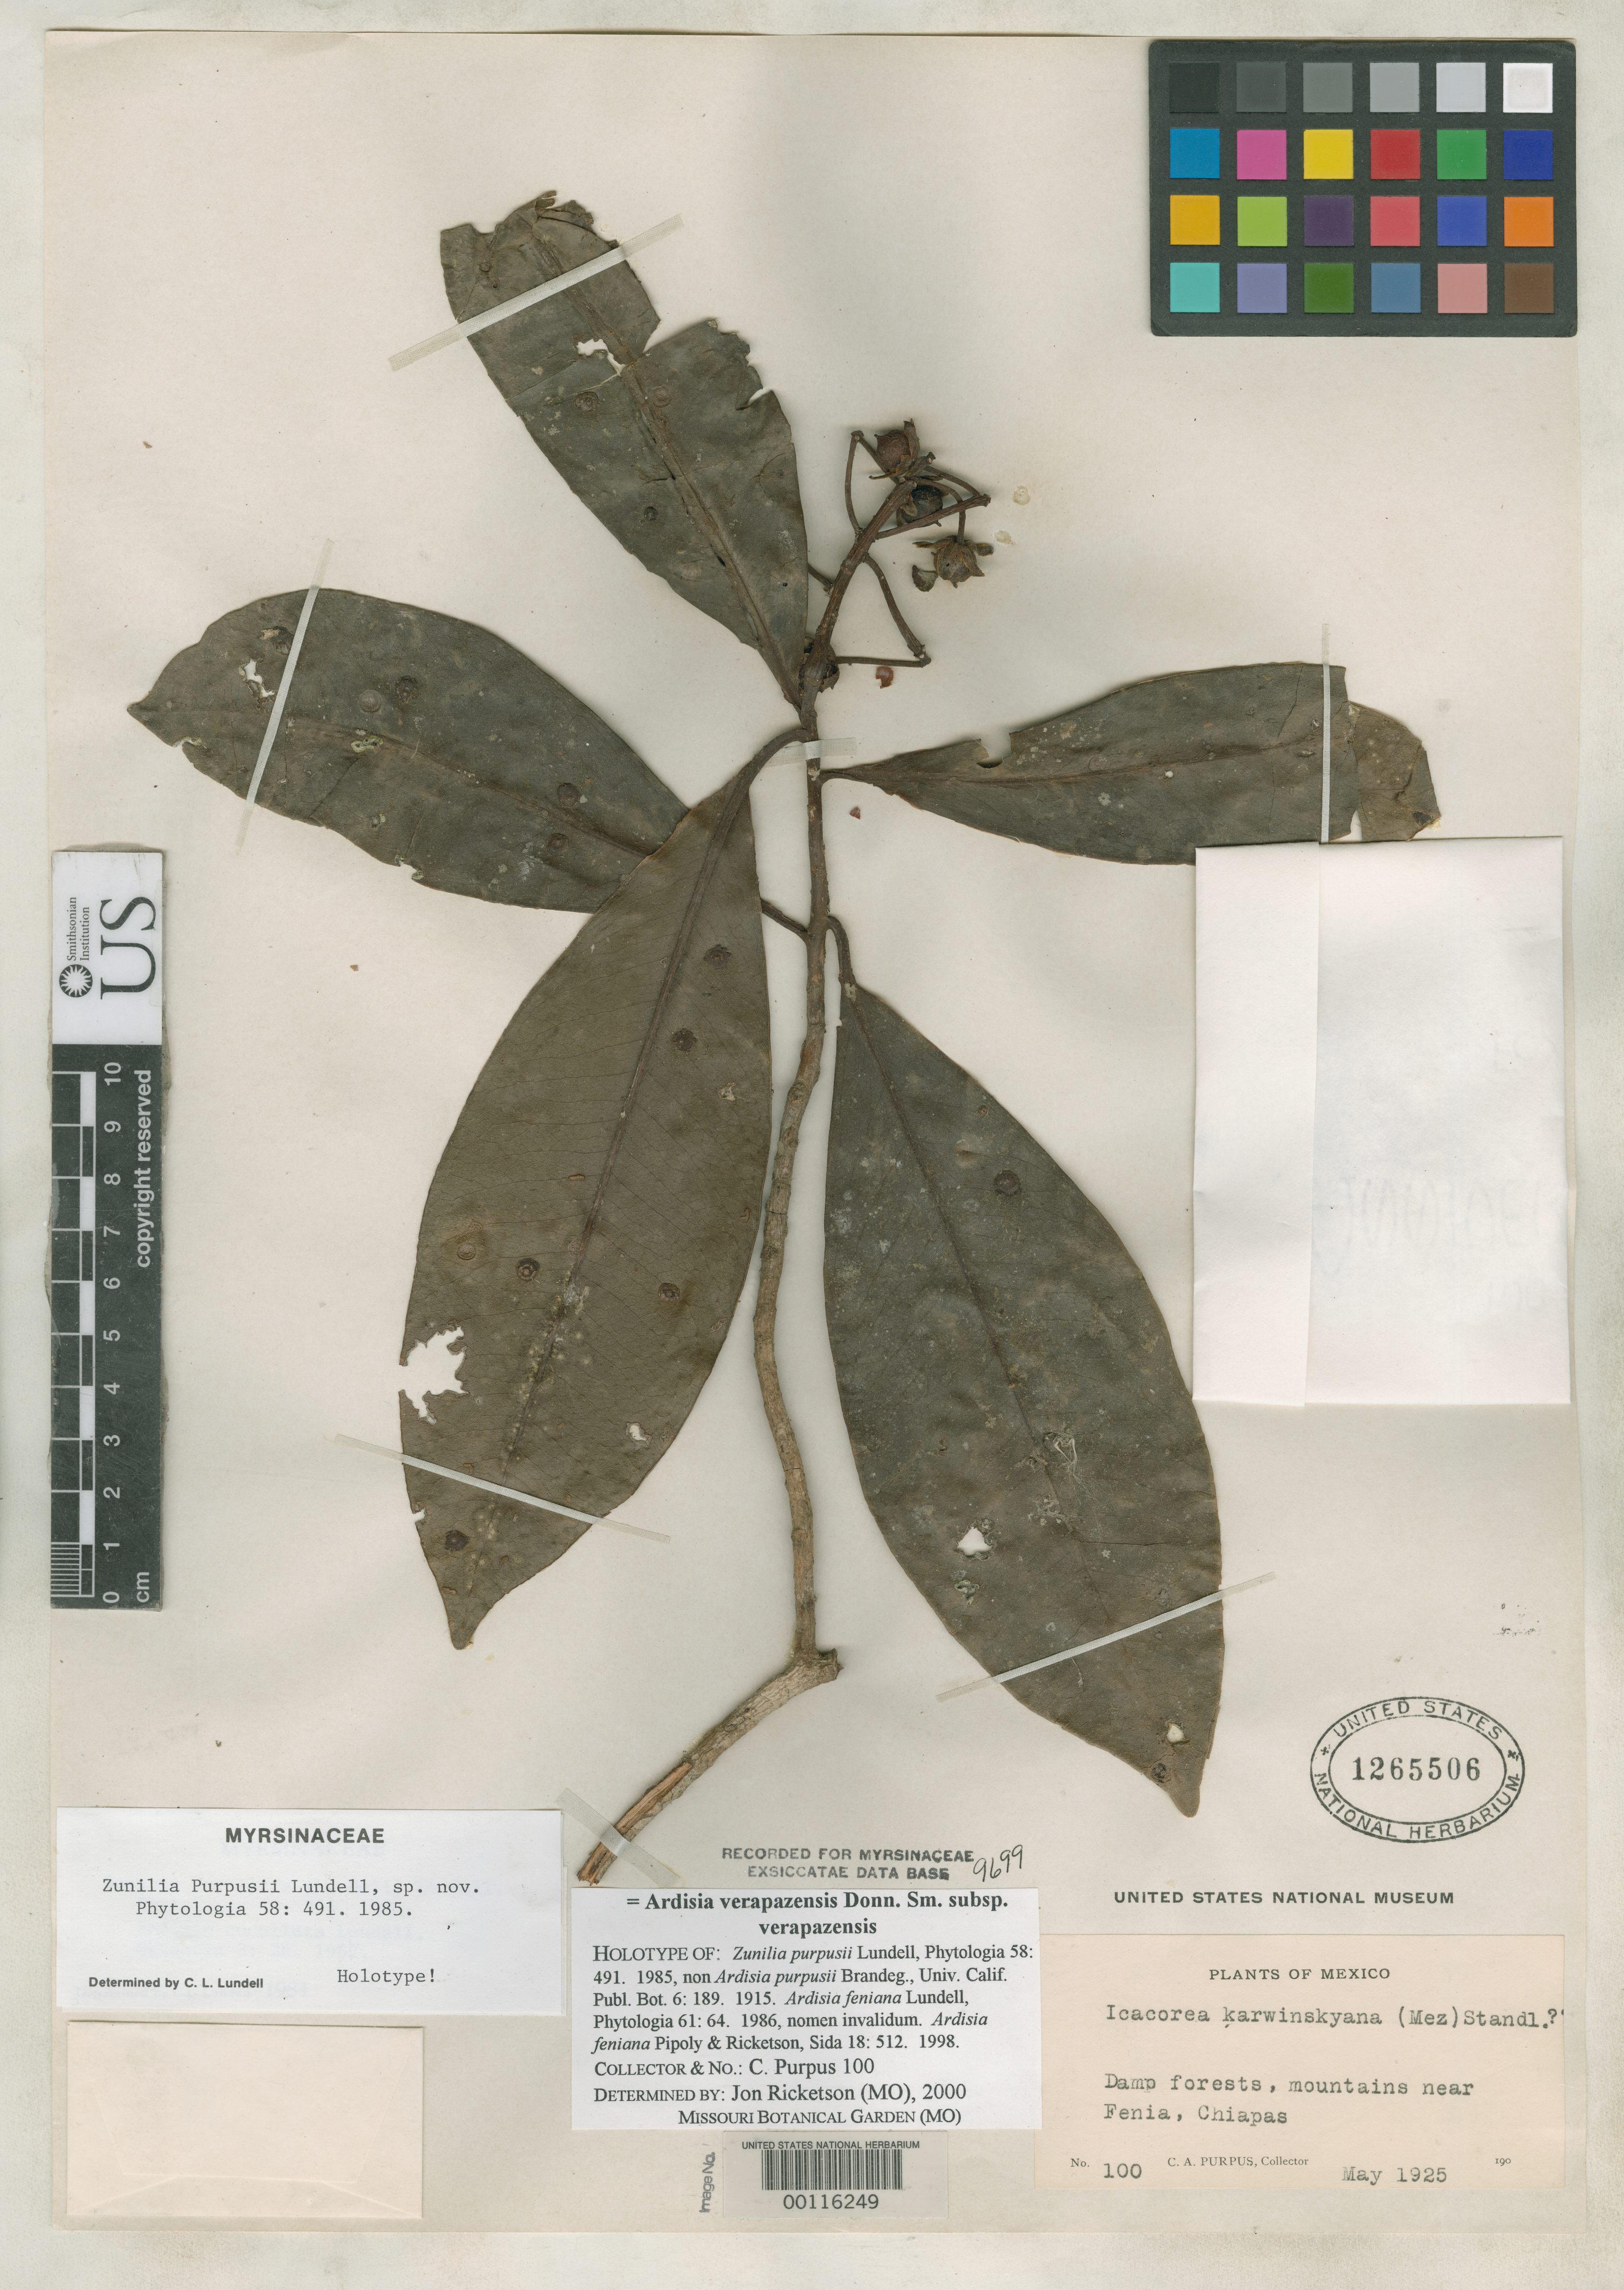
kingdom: Plantae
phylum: Tracheophyta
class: Magnoliopsida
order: Ericales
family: Primulaceae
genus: Zunilia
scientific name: Zunilia purpusii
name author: Lundell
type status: Holotype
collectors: C. A. Purpus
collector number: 100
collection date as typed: May 1925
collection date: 1925-05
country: Mexico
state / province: Chiapas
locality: Fenia.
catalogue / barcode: US 1265506